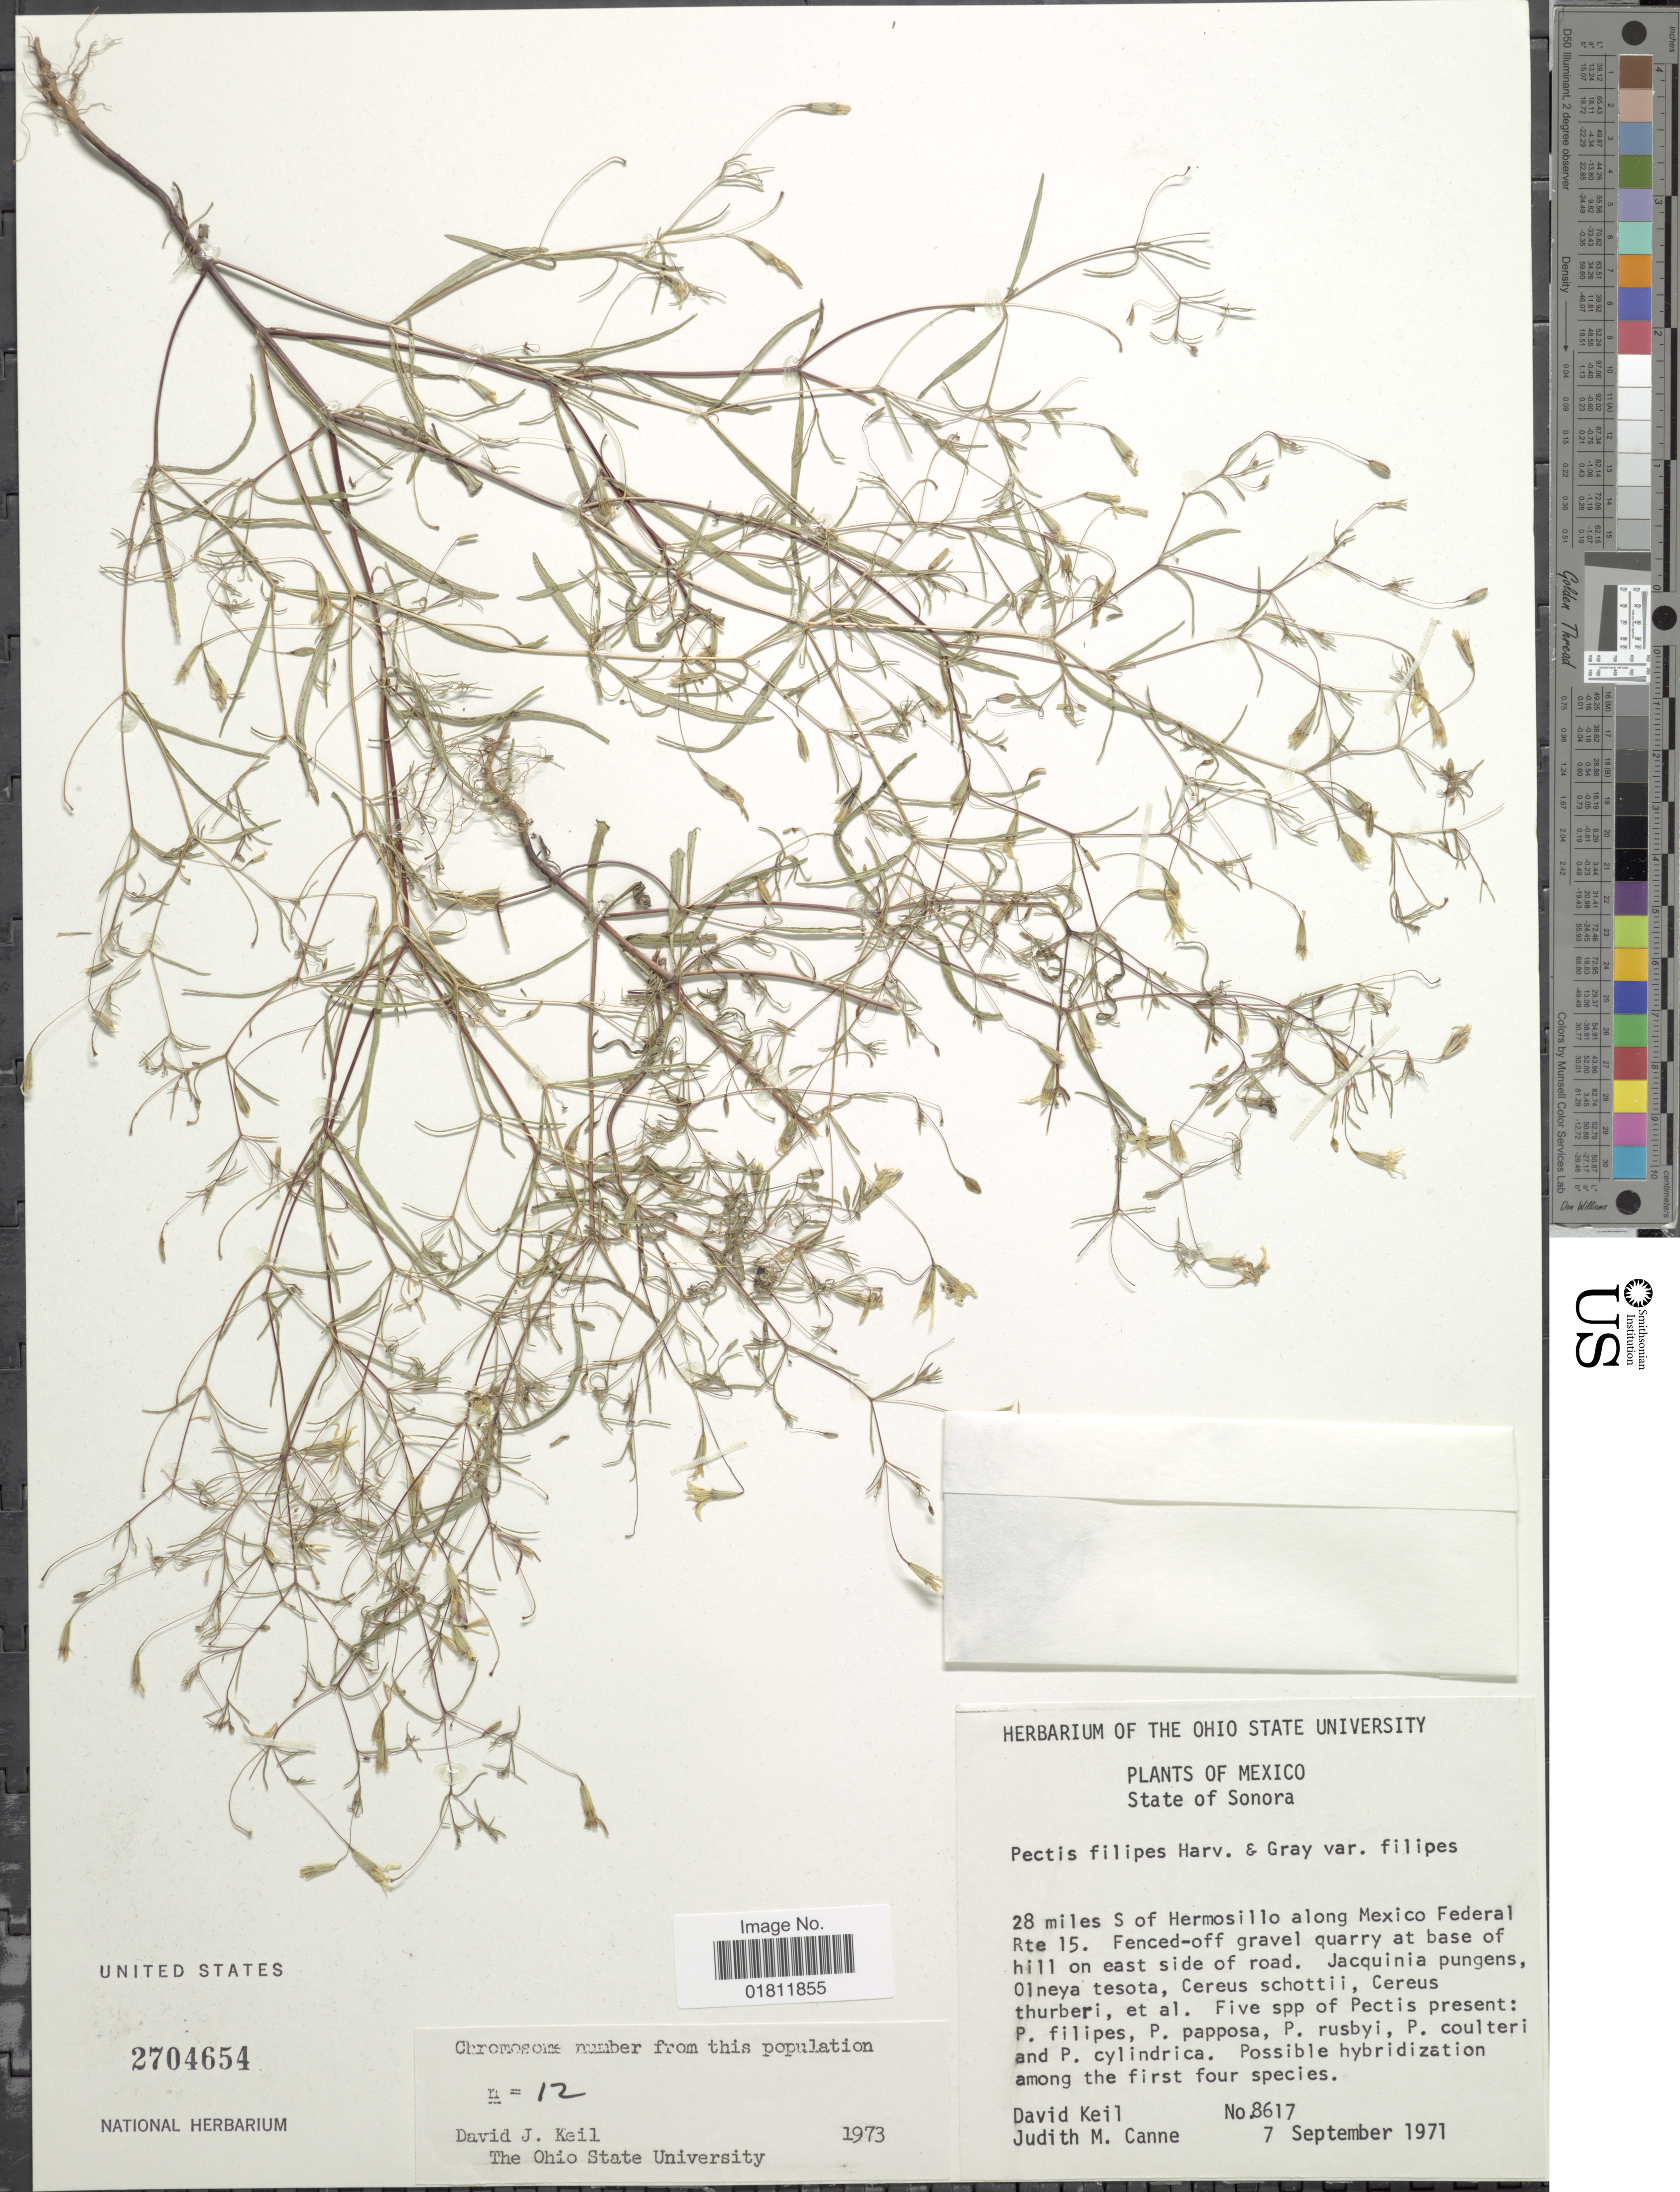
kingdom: Plantae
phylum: Tracheophyta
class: Magnoliopsida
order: Asterales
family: Asteraceae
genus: Pectis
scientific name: Pectis filipes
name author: Harv. & A. Gray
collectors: D. J. Keil & J. M. Canne-Hilliker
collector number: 8617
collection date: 1971-09-07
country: Mexico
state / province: Sonora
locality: State of Sonora. 28 miles S of Hermosillo along Mexico Federal Rte 15. Fenced-off gravel quarry at base of hill on east side of road.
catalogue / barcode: US 2704654